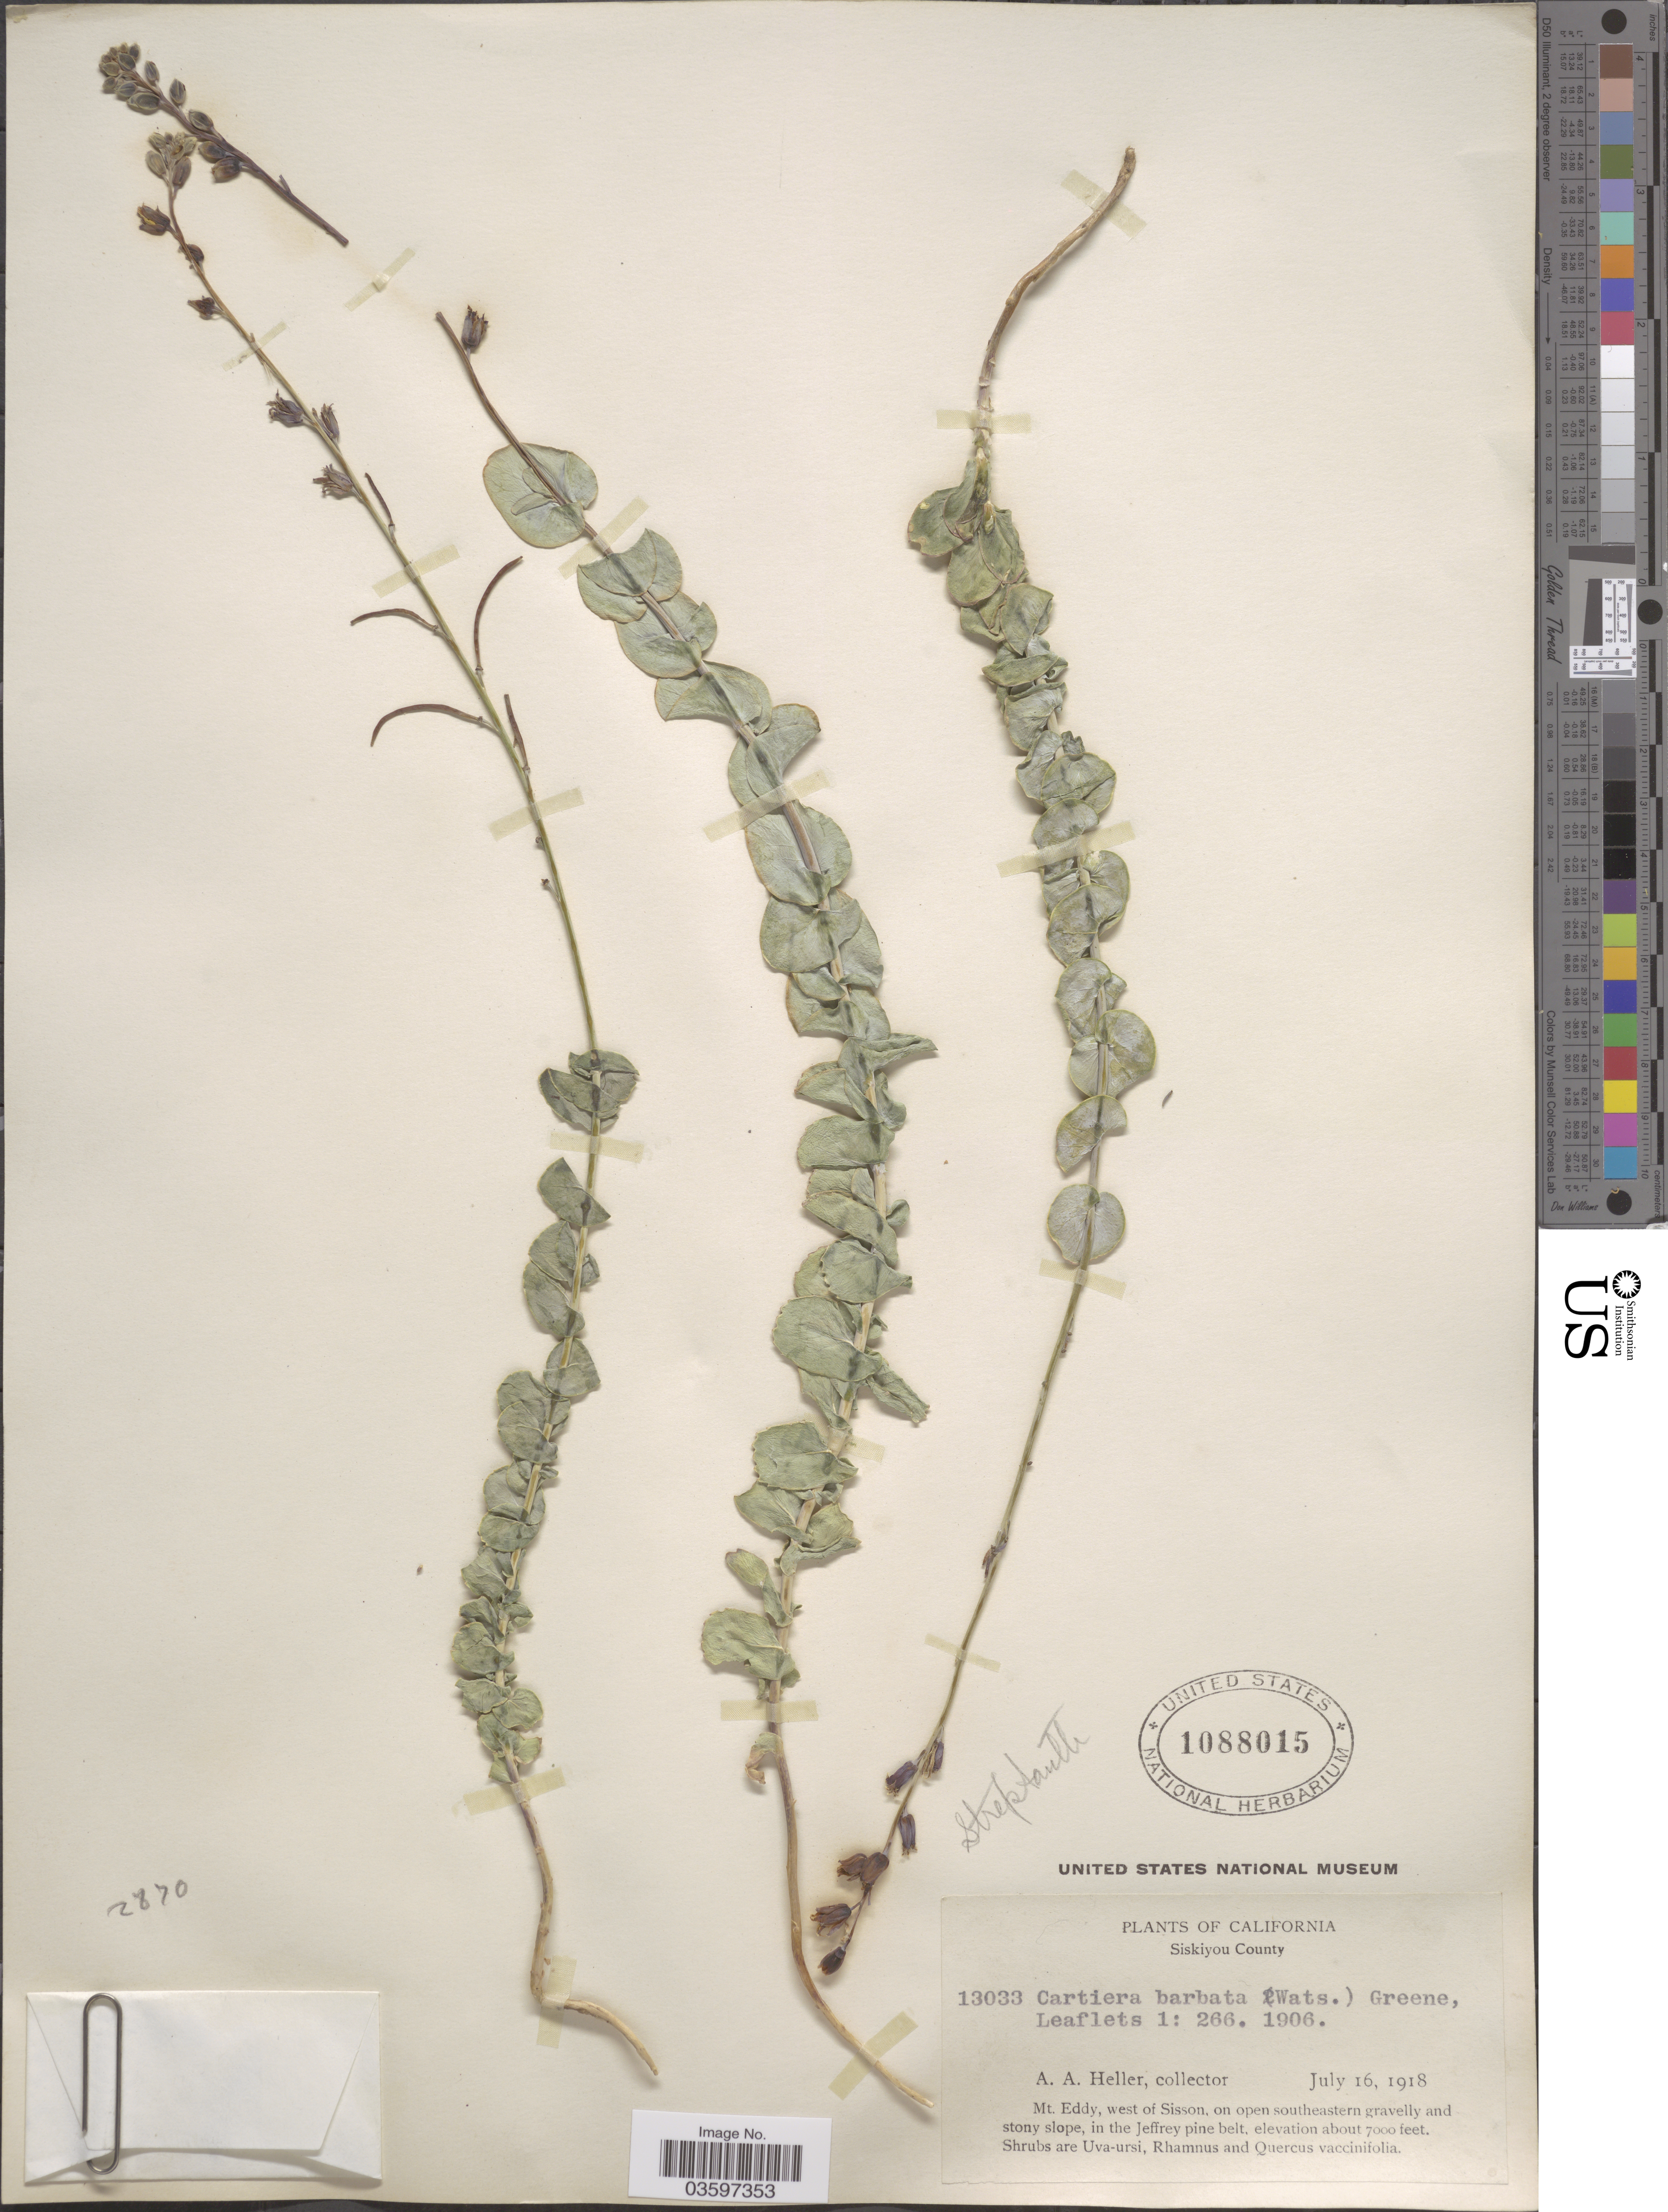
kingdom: Plantae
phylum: Tracheophyta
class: Magnoliopsida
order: Brassicales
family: Brassicaceae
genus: Streptanthus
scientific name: Streptanthus barbatus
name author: S. Watson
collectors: A. A. Heller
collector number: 13033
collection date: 1918-07-16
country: United States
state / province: California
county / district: Siskiyou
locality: Siskiyou County. Mt. Eddy, west of Sisson, on open southeastern gravelly and stony slope, in the Jeffrey pine belt.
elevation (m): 2134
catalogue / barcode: US 1088015